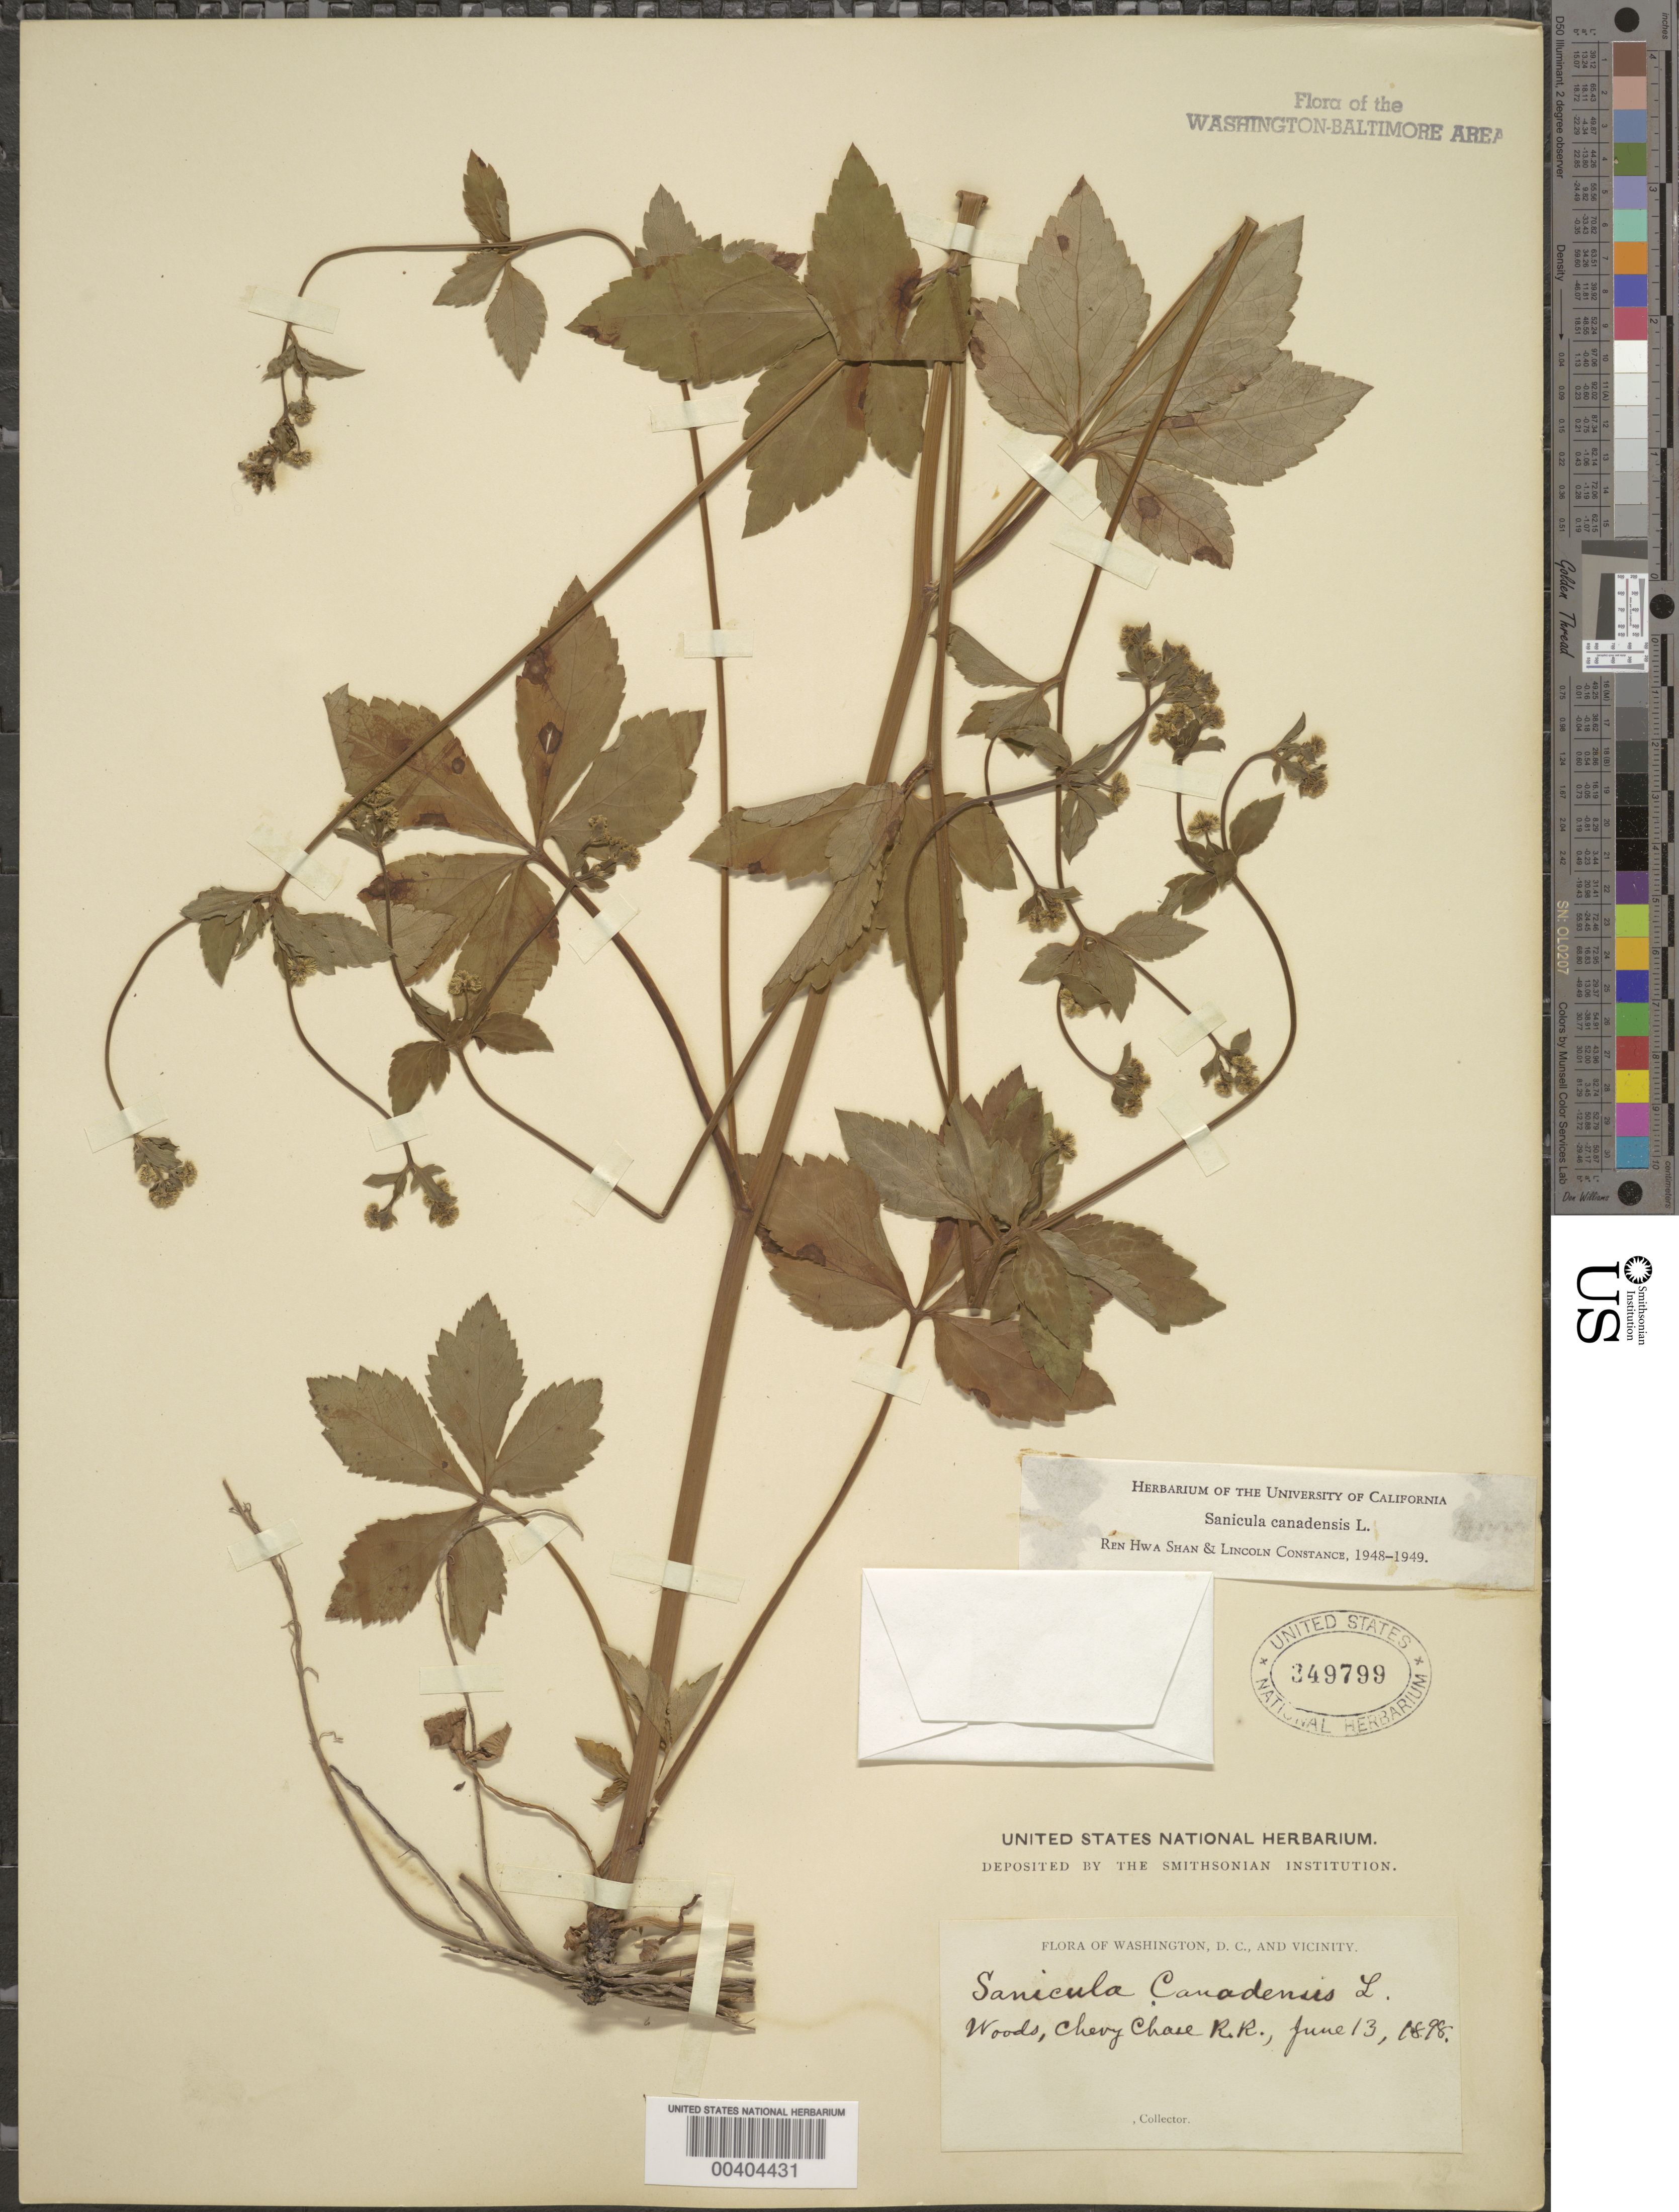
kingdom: Plantae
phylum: Tracheophyta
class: Magnoliopsida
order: Apiales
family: Apiaceae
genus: Sanicula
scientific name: Sanicula canadensis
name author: L.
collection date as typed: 13 Jun 1898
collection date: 1898-06-13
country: United States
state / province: Maryland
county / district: Montgomery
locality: Chevy Chase Railroad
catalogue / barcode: US 349799